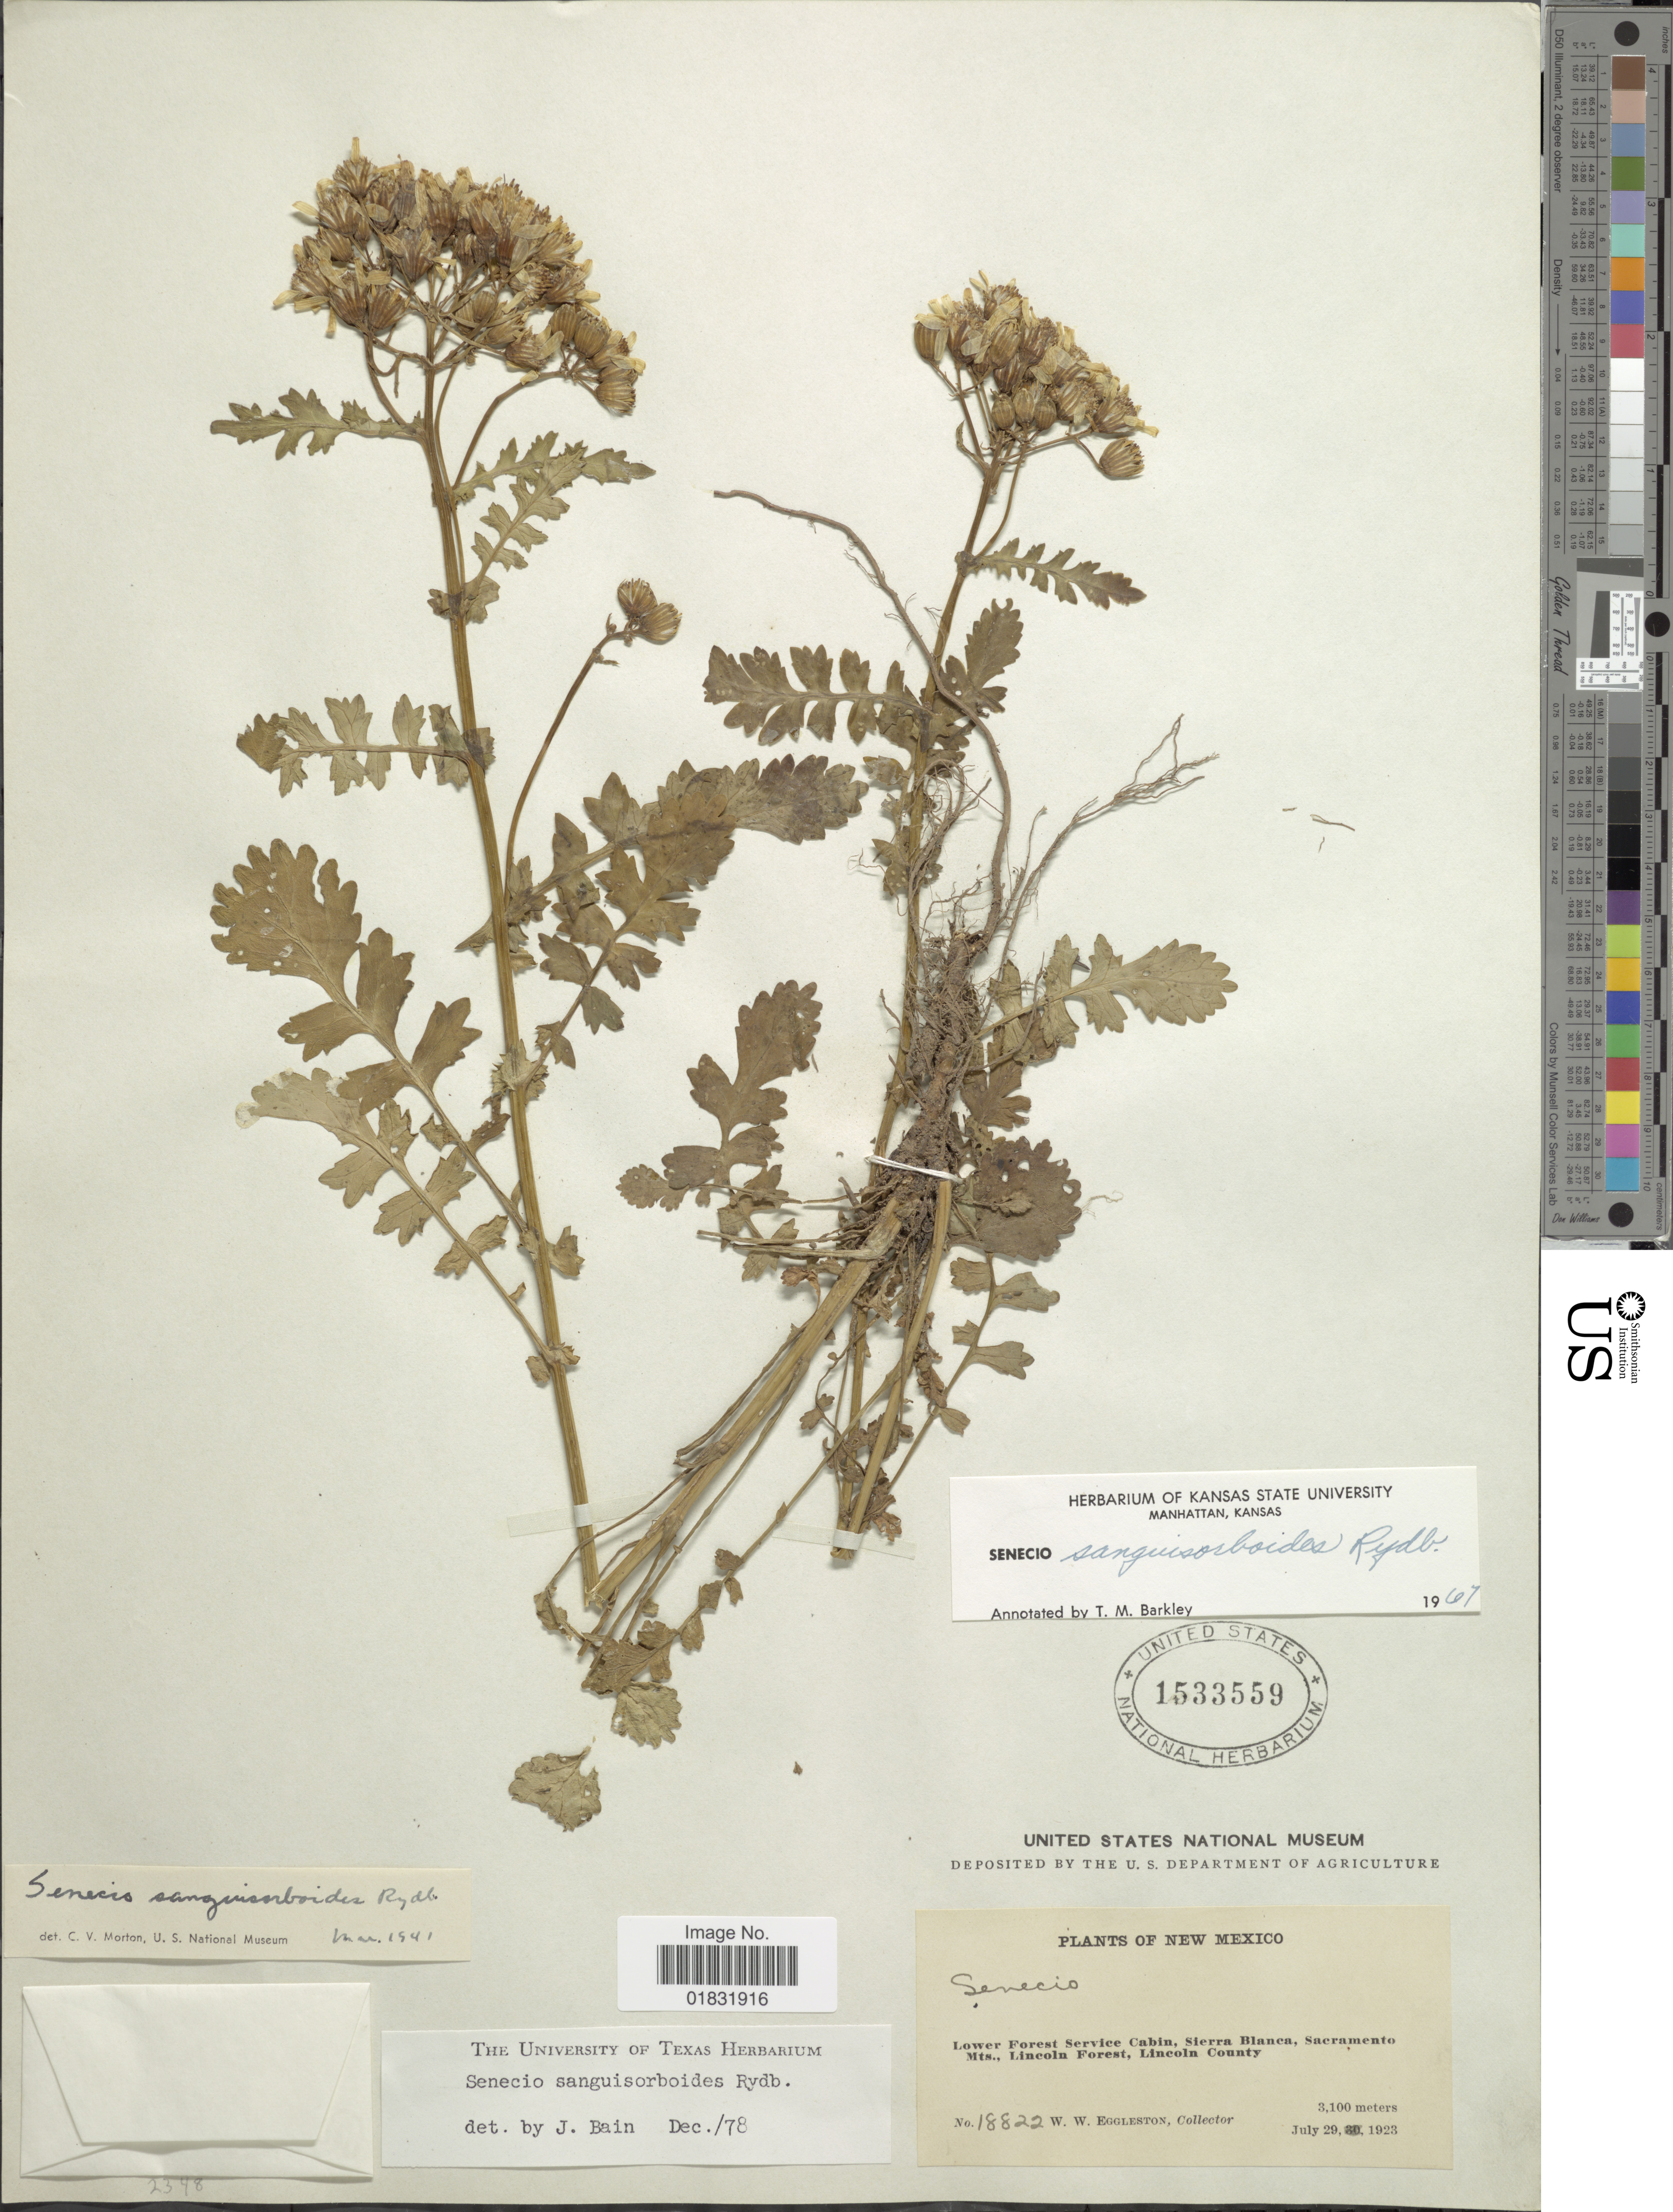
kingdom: Plantae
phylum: Tracheophyta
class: Magnoliopsida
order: Asterales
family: Asteraceae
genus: Packera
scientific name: Packera sanguisorbae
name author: (DC.) C. Jeffrey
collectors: W. W. Eggleston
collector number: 18822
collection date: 1923-07-29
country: United States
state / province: New Mexico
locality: Lower Forest Service Cabin, Sierra Blanca, Sacramento Mts., Lincoln Forest, Lincoln County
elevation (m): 3100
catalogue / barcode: US 1533559